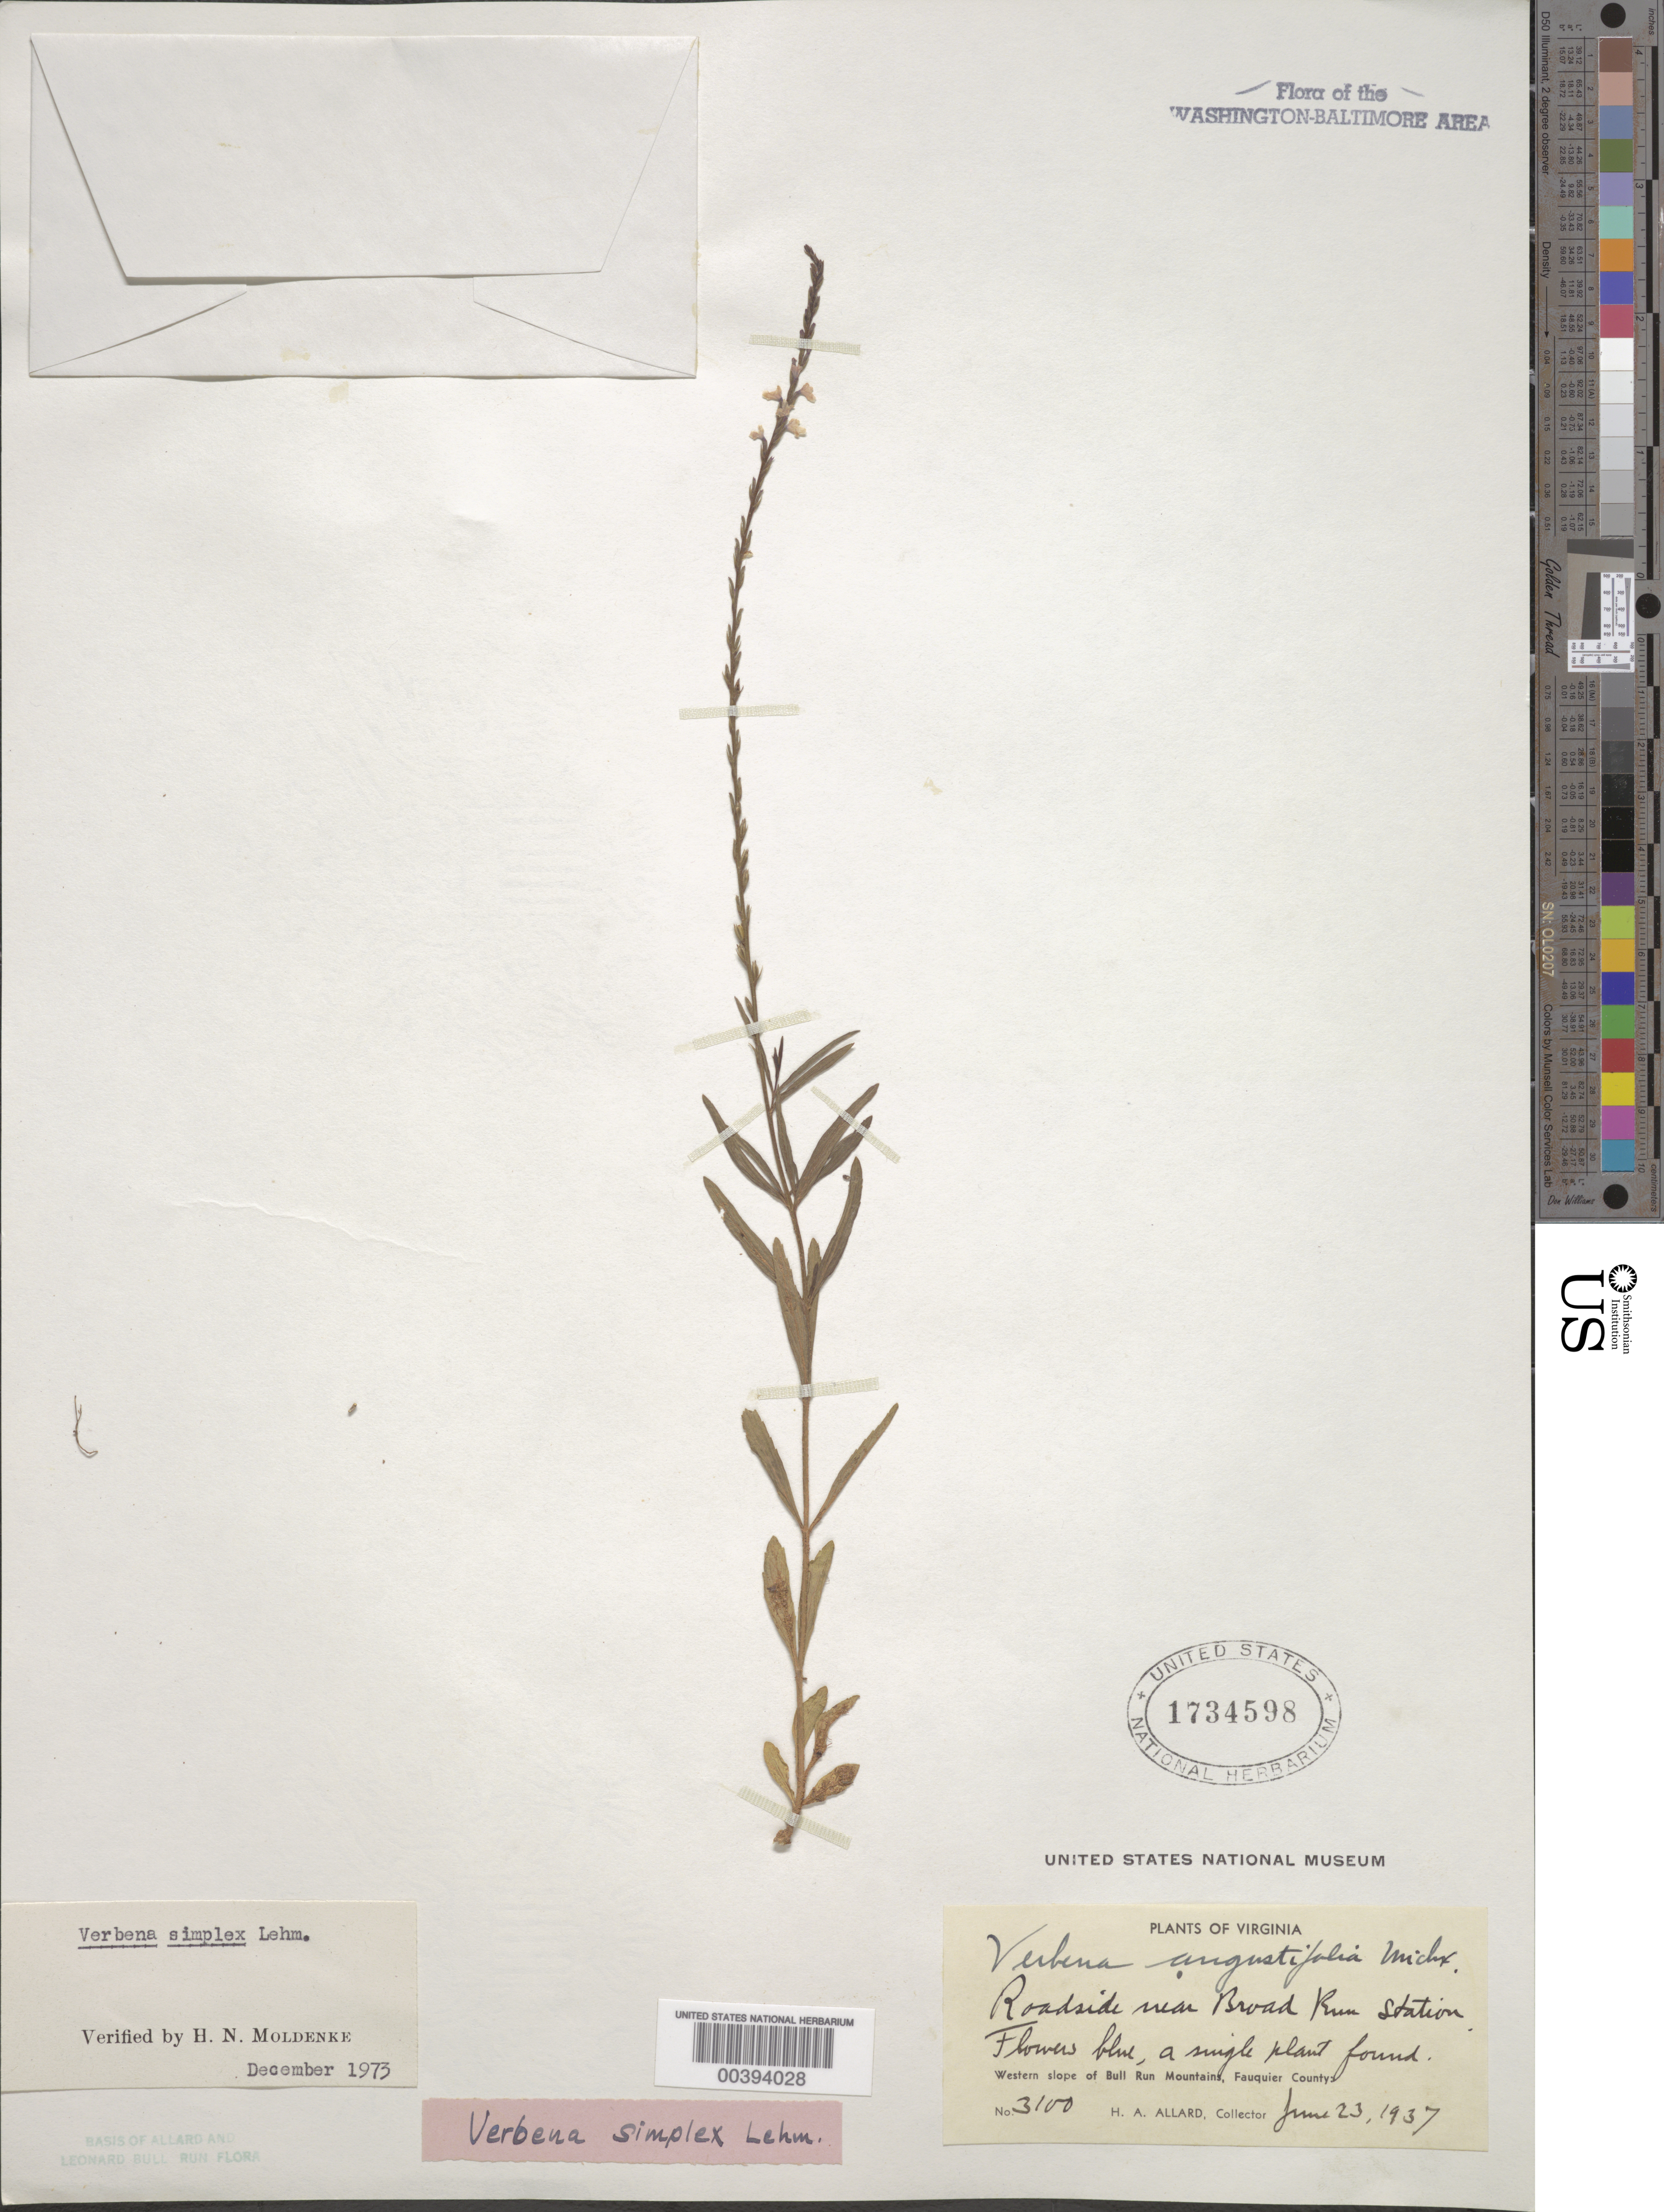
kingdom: Plantae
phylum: Tracheophyta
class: Magnoliopsida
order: Lamiales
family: Verbenaceae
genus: Verbena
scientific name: Verbena simplex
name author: F. Lehm.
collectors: H. A. Allard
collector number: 3100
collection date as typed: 23 Jun 1937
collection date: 1937-06-23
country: United States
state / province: Virginia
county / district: Fauquier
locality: Broad Run Station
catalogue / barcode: US 1734598